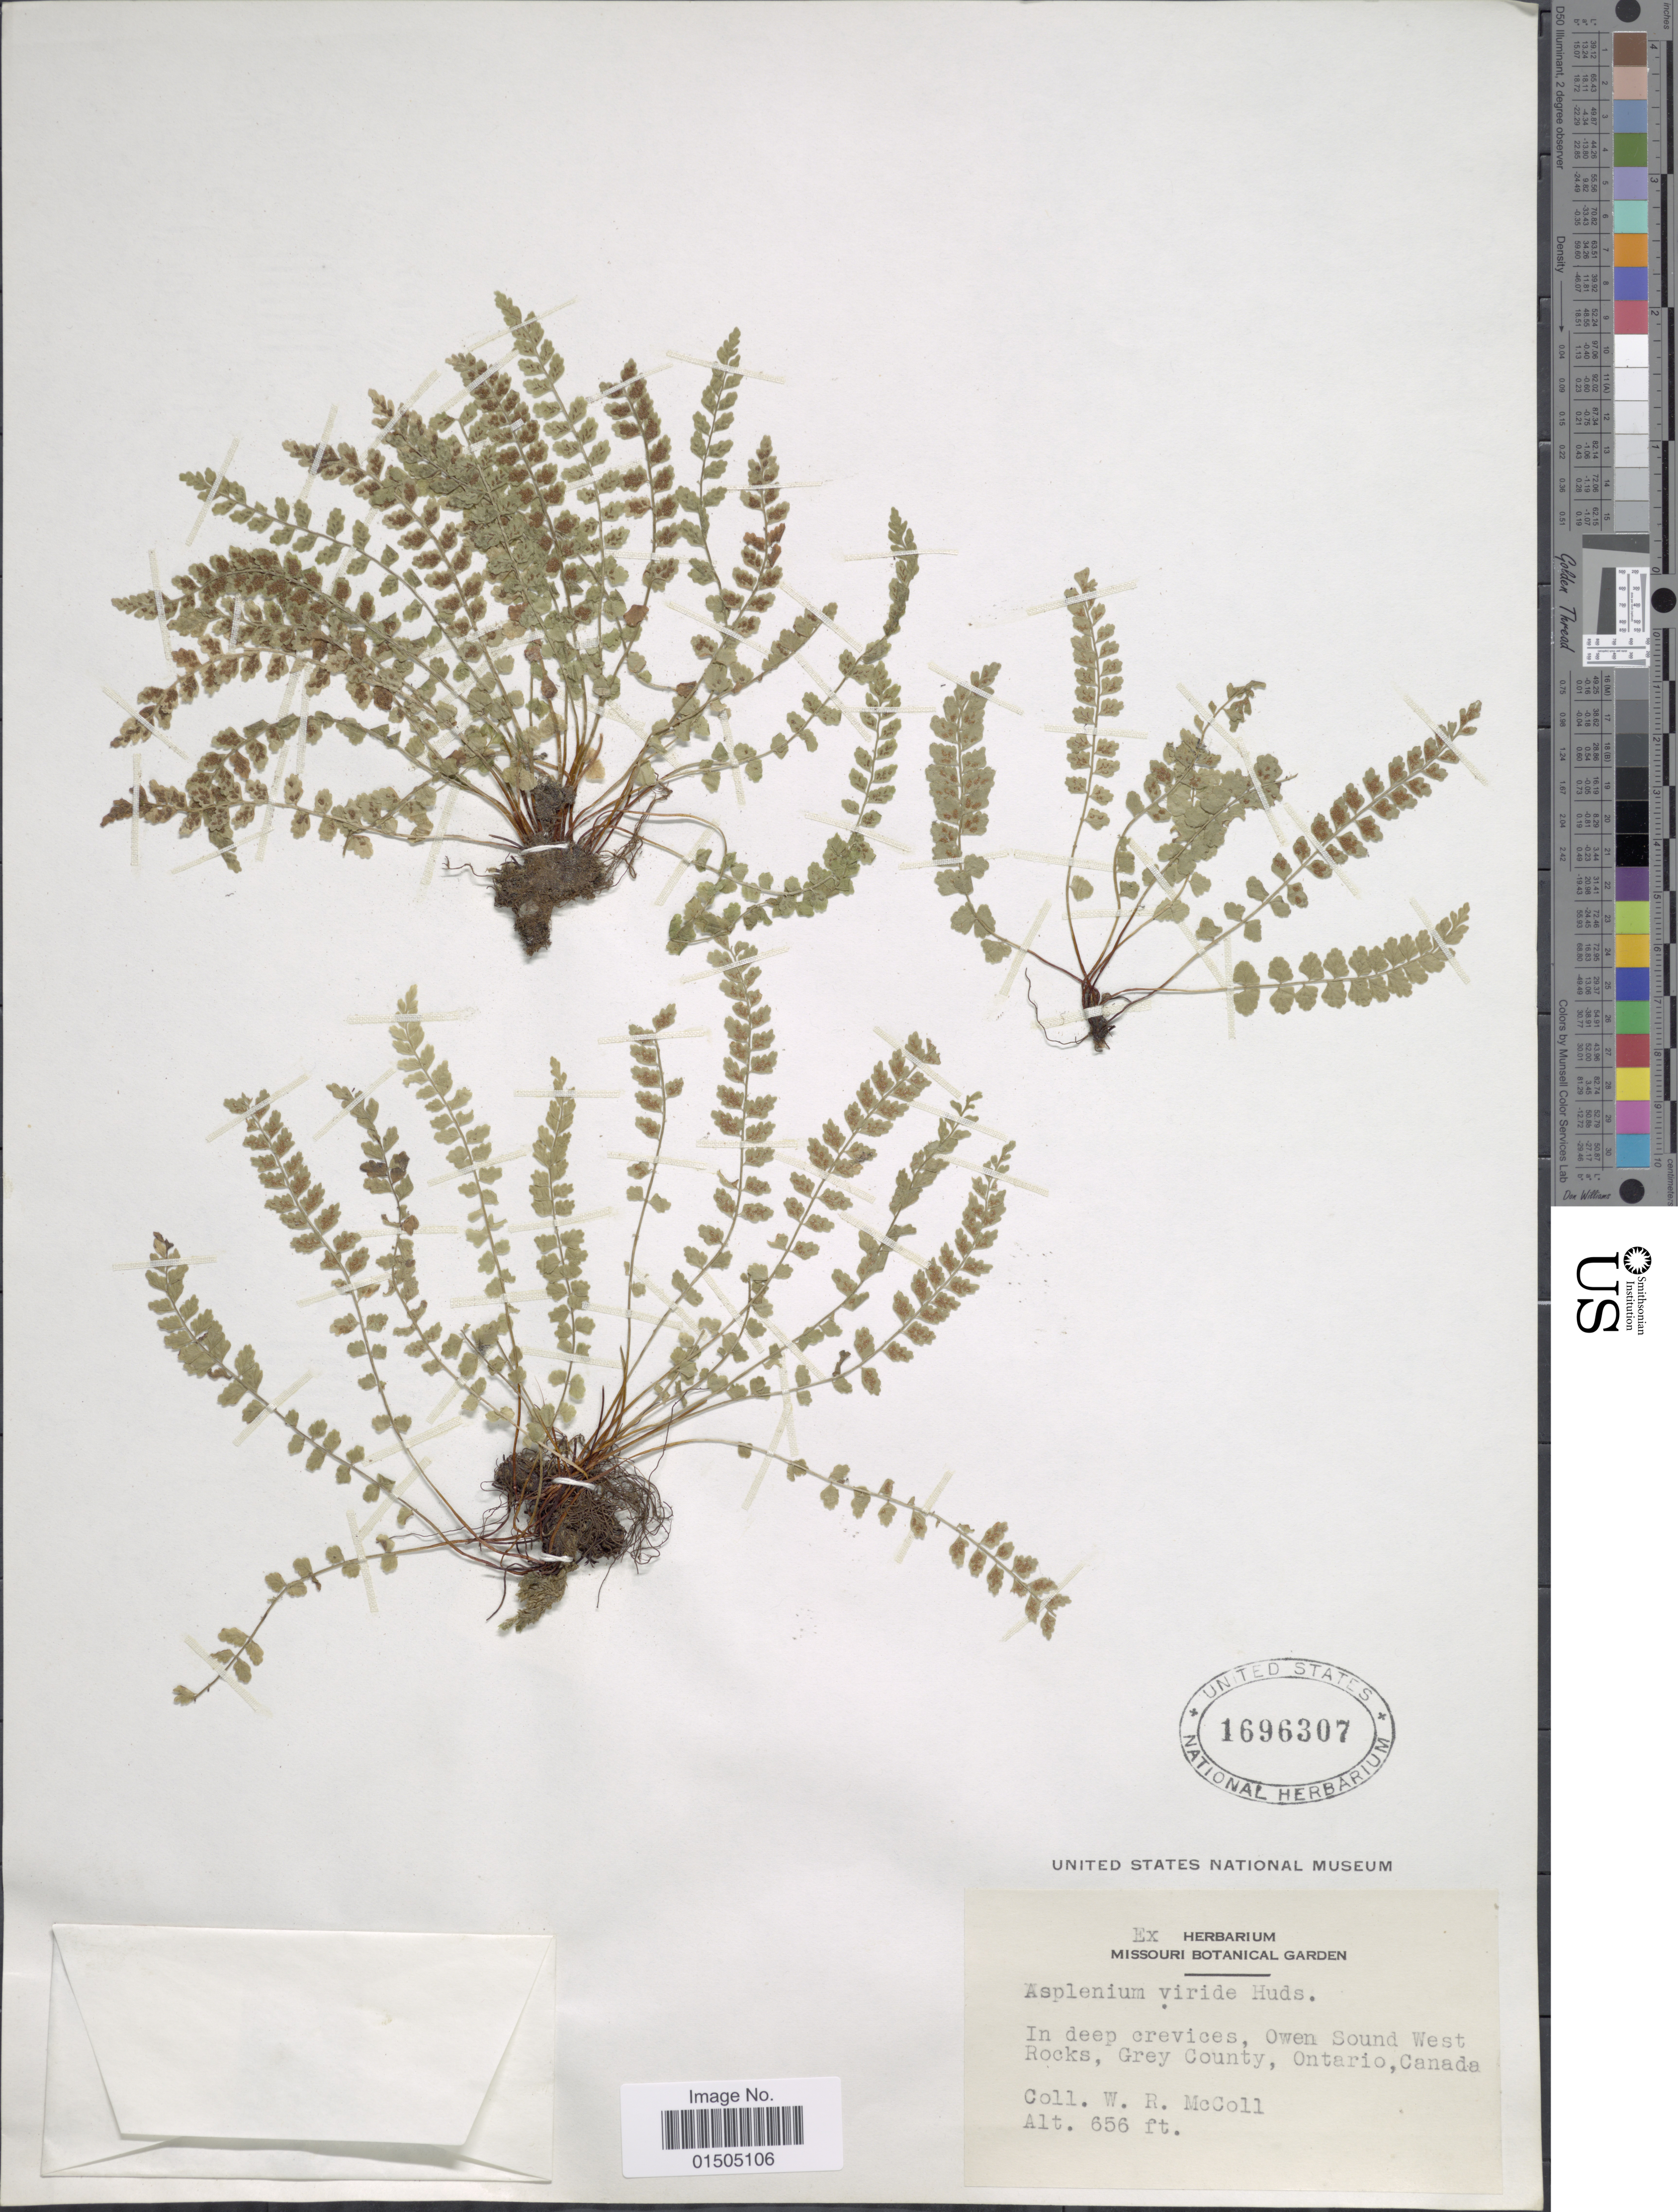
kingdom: Plantae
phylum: Tracheophyta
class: Polypodiopsida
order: Polypodiales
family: Aspleniaceae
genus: Asplenium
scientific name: Asplenium trichomanes-ramosum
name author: L.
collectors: W. McColl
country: Canada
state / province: Ontario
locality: In deep crevices, Owen Sound West Rocks, Grey County.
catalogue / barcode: US 1696307